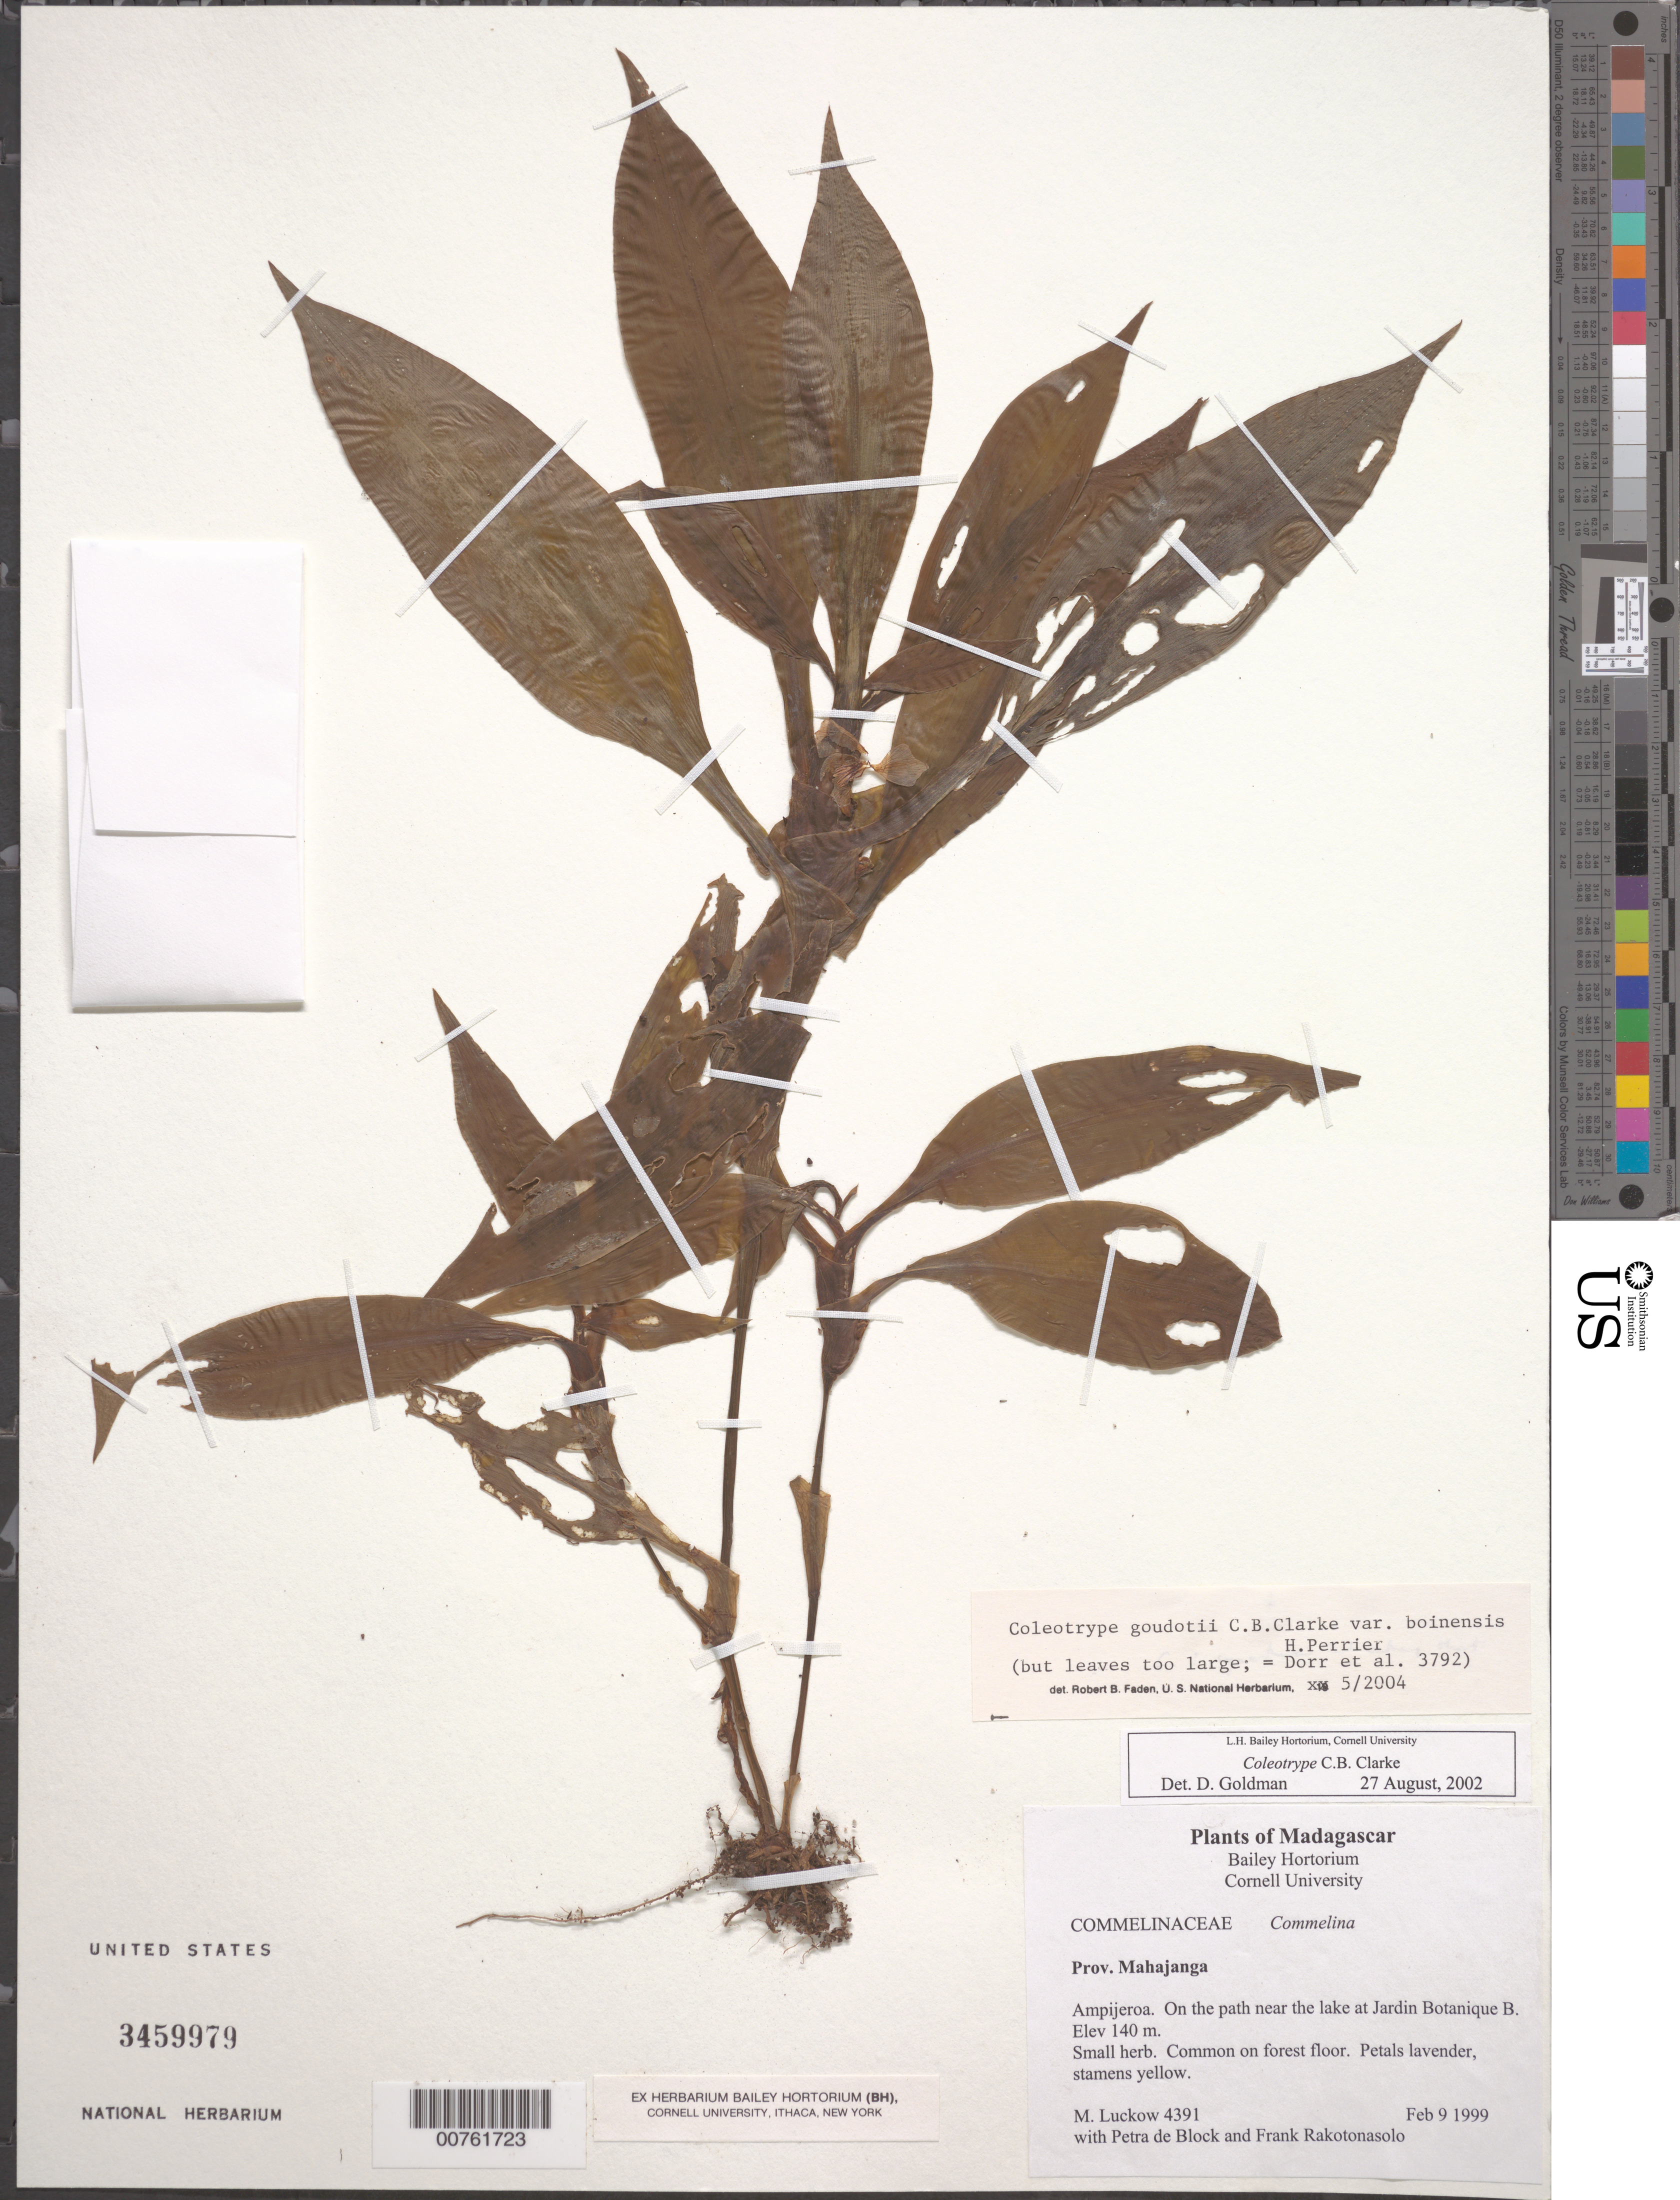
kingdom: Plantae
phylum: Tracheophyta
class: Liliopsida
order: Commelinales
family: Commelinaceae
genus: Coleotrype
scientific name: Coleotrype goudotii var. boinensis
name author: H. Perrier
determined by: Faden, Robert B., (US), Smithsonian Institution - National Museum of Natural History (UNITED STATES)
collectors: M. A. Luckow, P. De Block & F. Rakotonasolo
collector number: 4391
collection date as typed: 09 Feb 1999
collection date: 1999-02-09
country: Madagascar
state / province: Boeny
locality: Ampijeroa. On the path near the lake at Jardin Botanique B.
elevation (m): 140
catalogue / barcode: US 3459979